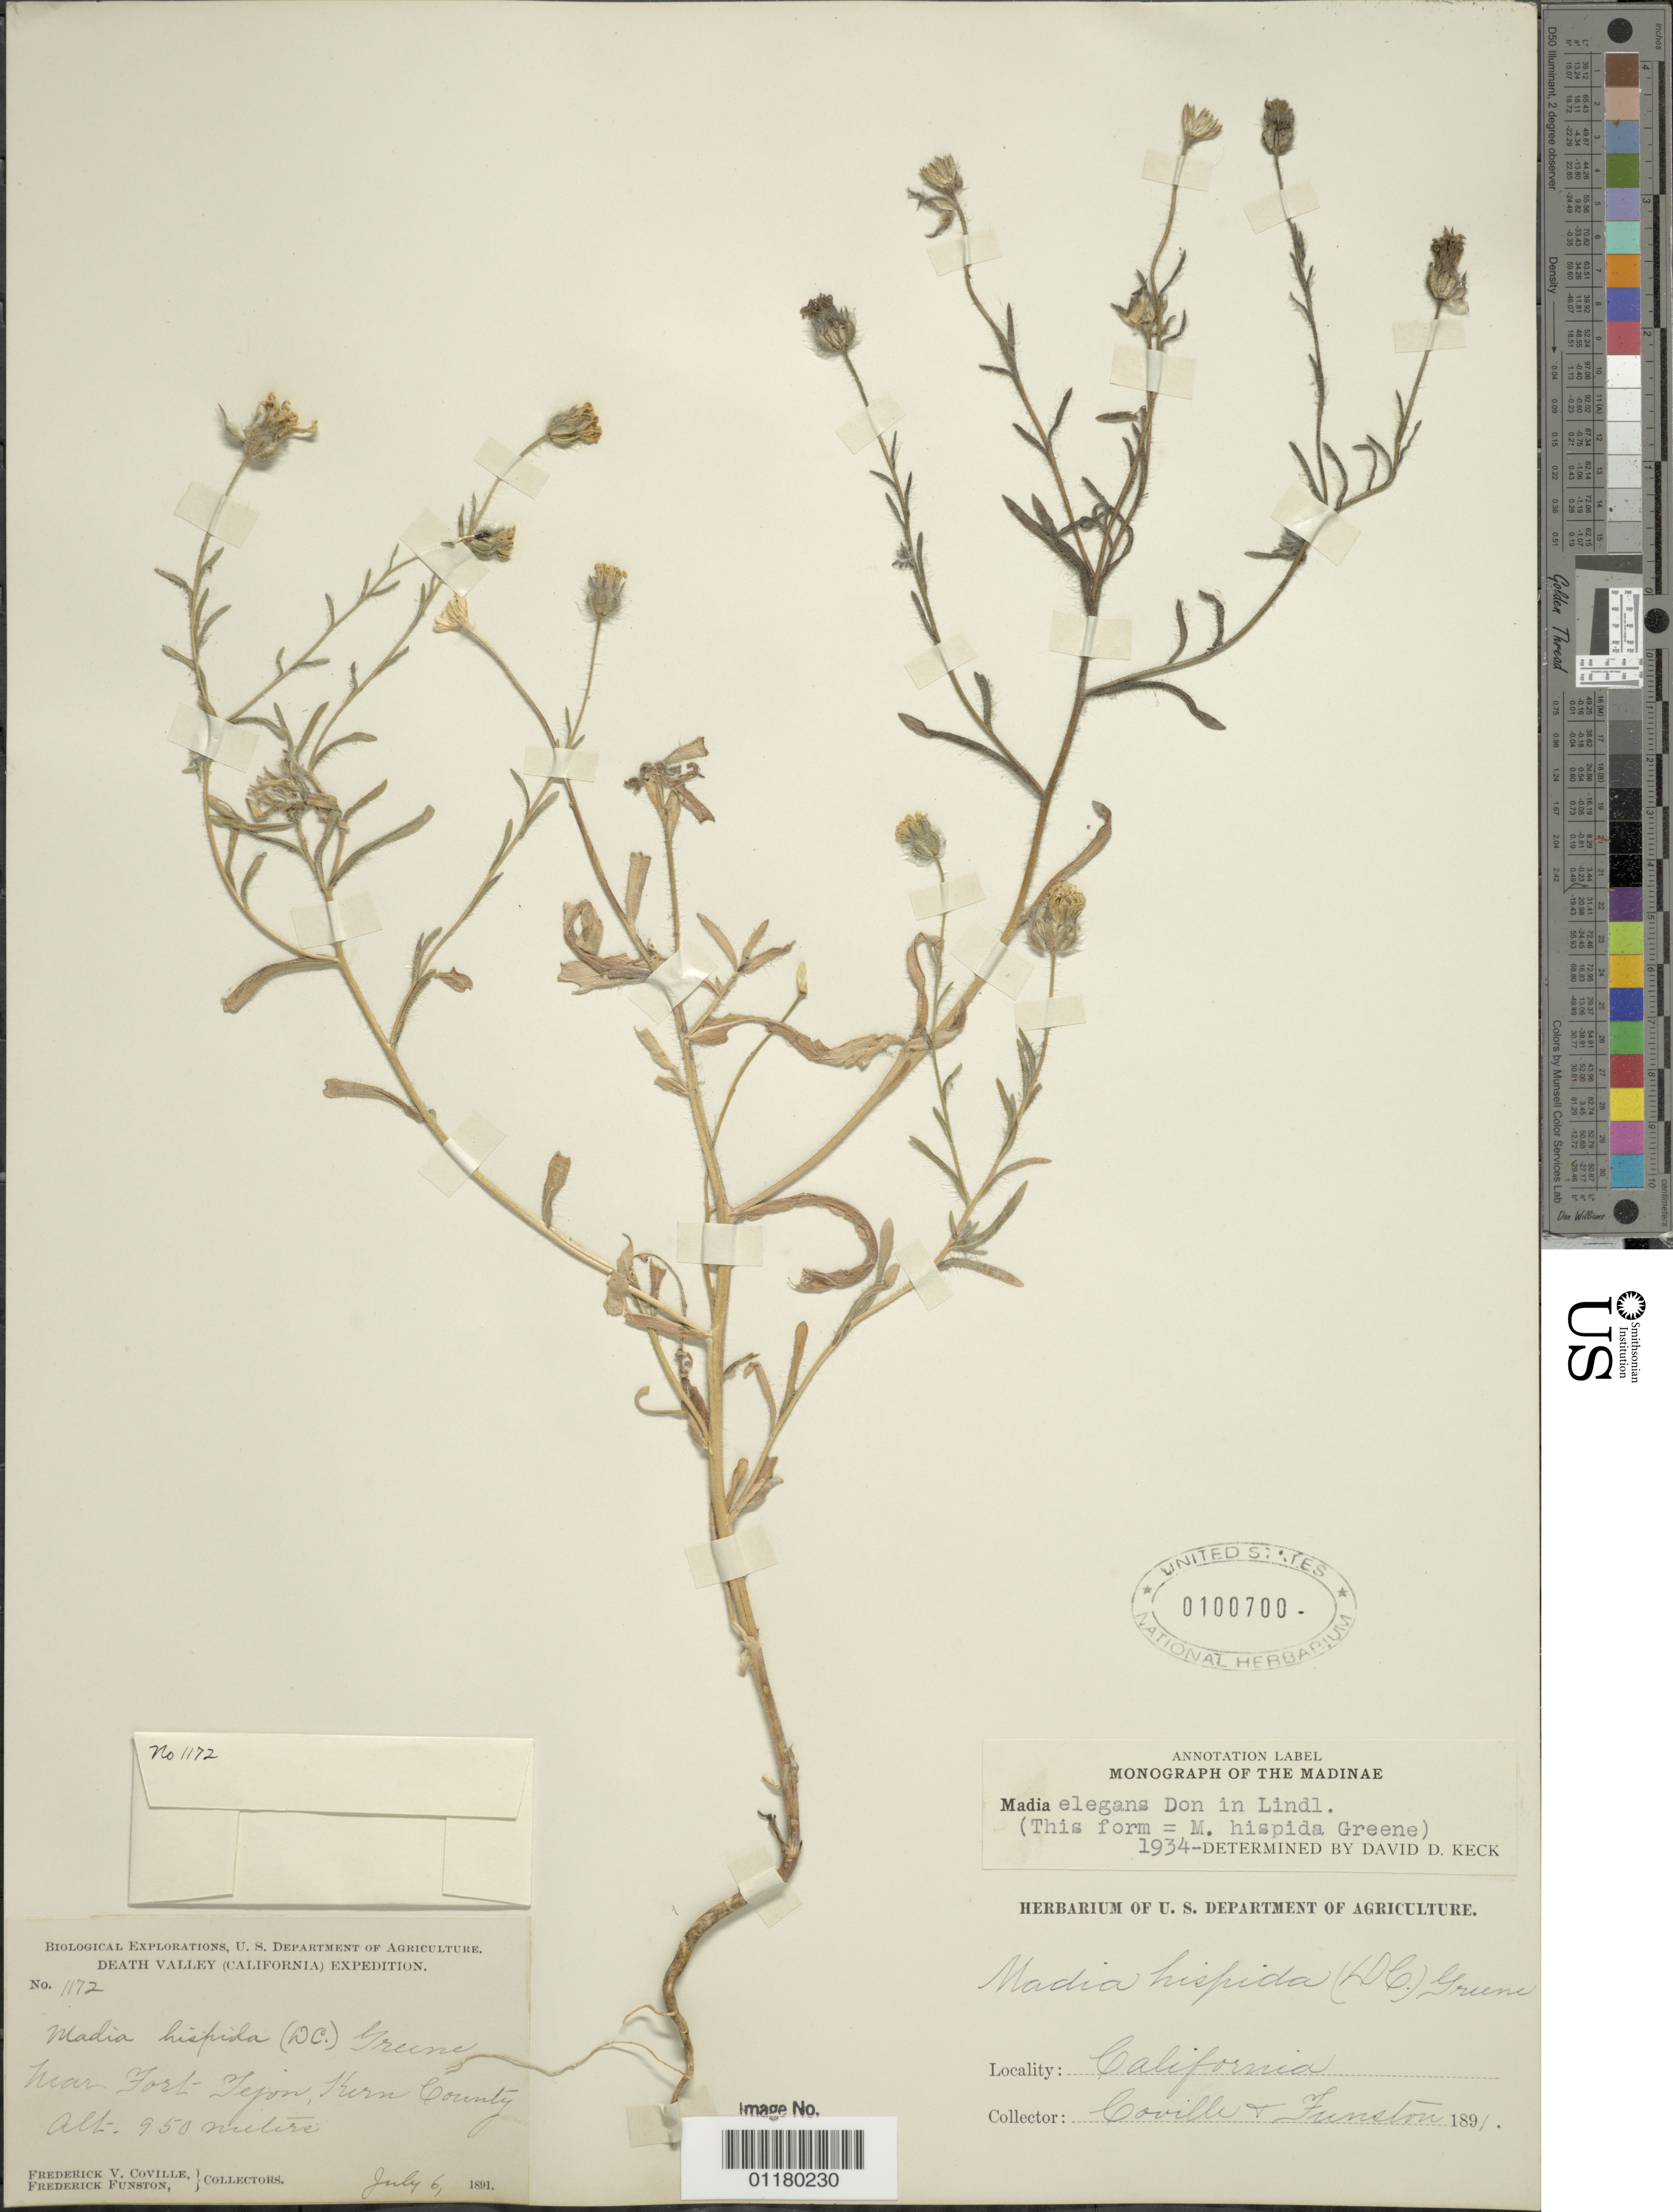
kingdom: Plantae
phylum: Tracheophyta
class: Magnoliopsida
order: Asterales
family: Asteraceae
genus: Madia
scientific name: Madia elegans var. hispida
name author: (DC.) H.M. Hall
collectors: F. V. Coville & F. Funston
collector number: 1172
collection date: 1891-07-06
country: United States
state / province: California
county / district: Kern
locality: near Fort Tejon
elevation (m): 950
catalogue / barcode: US 100700